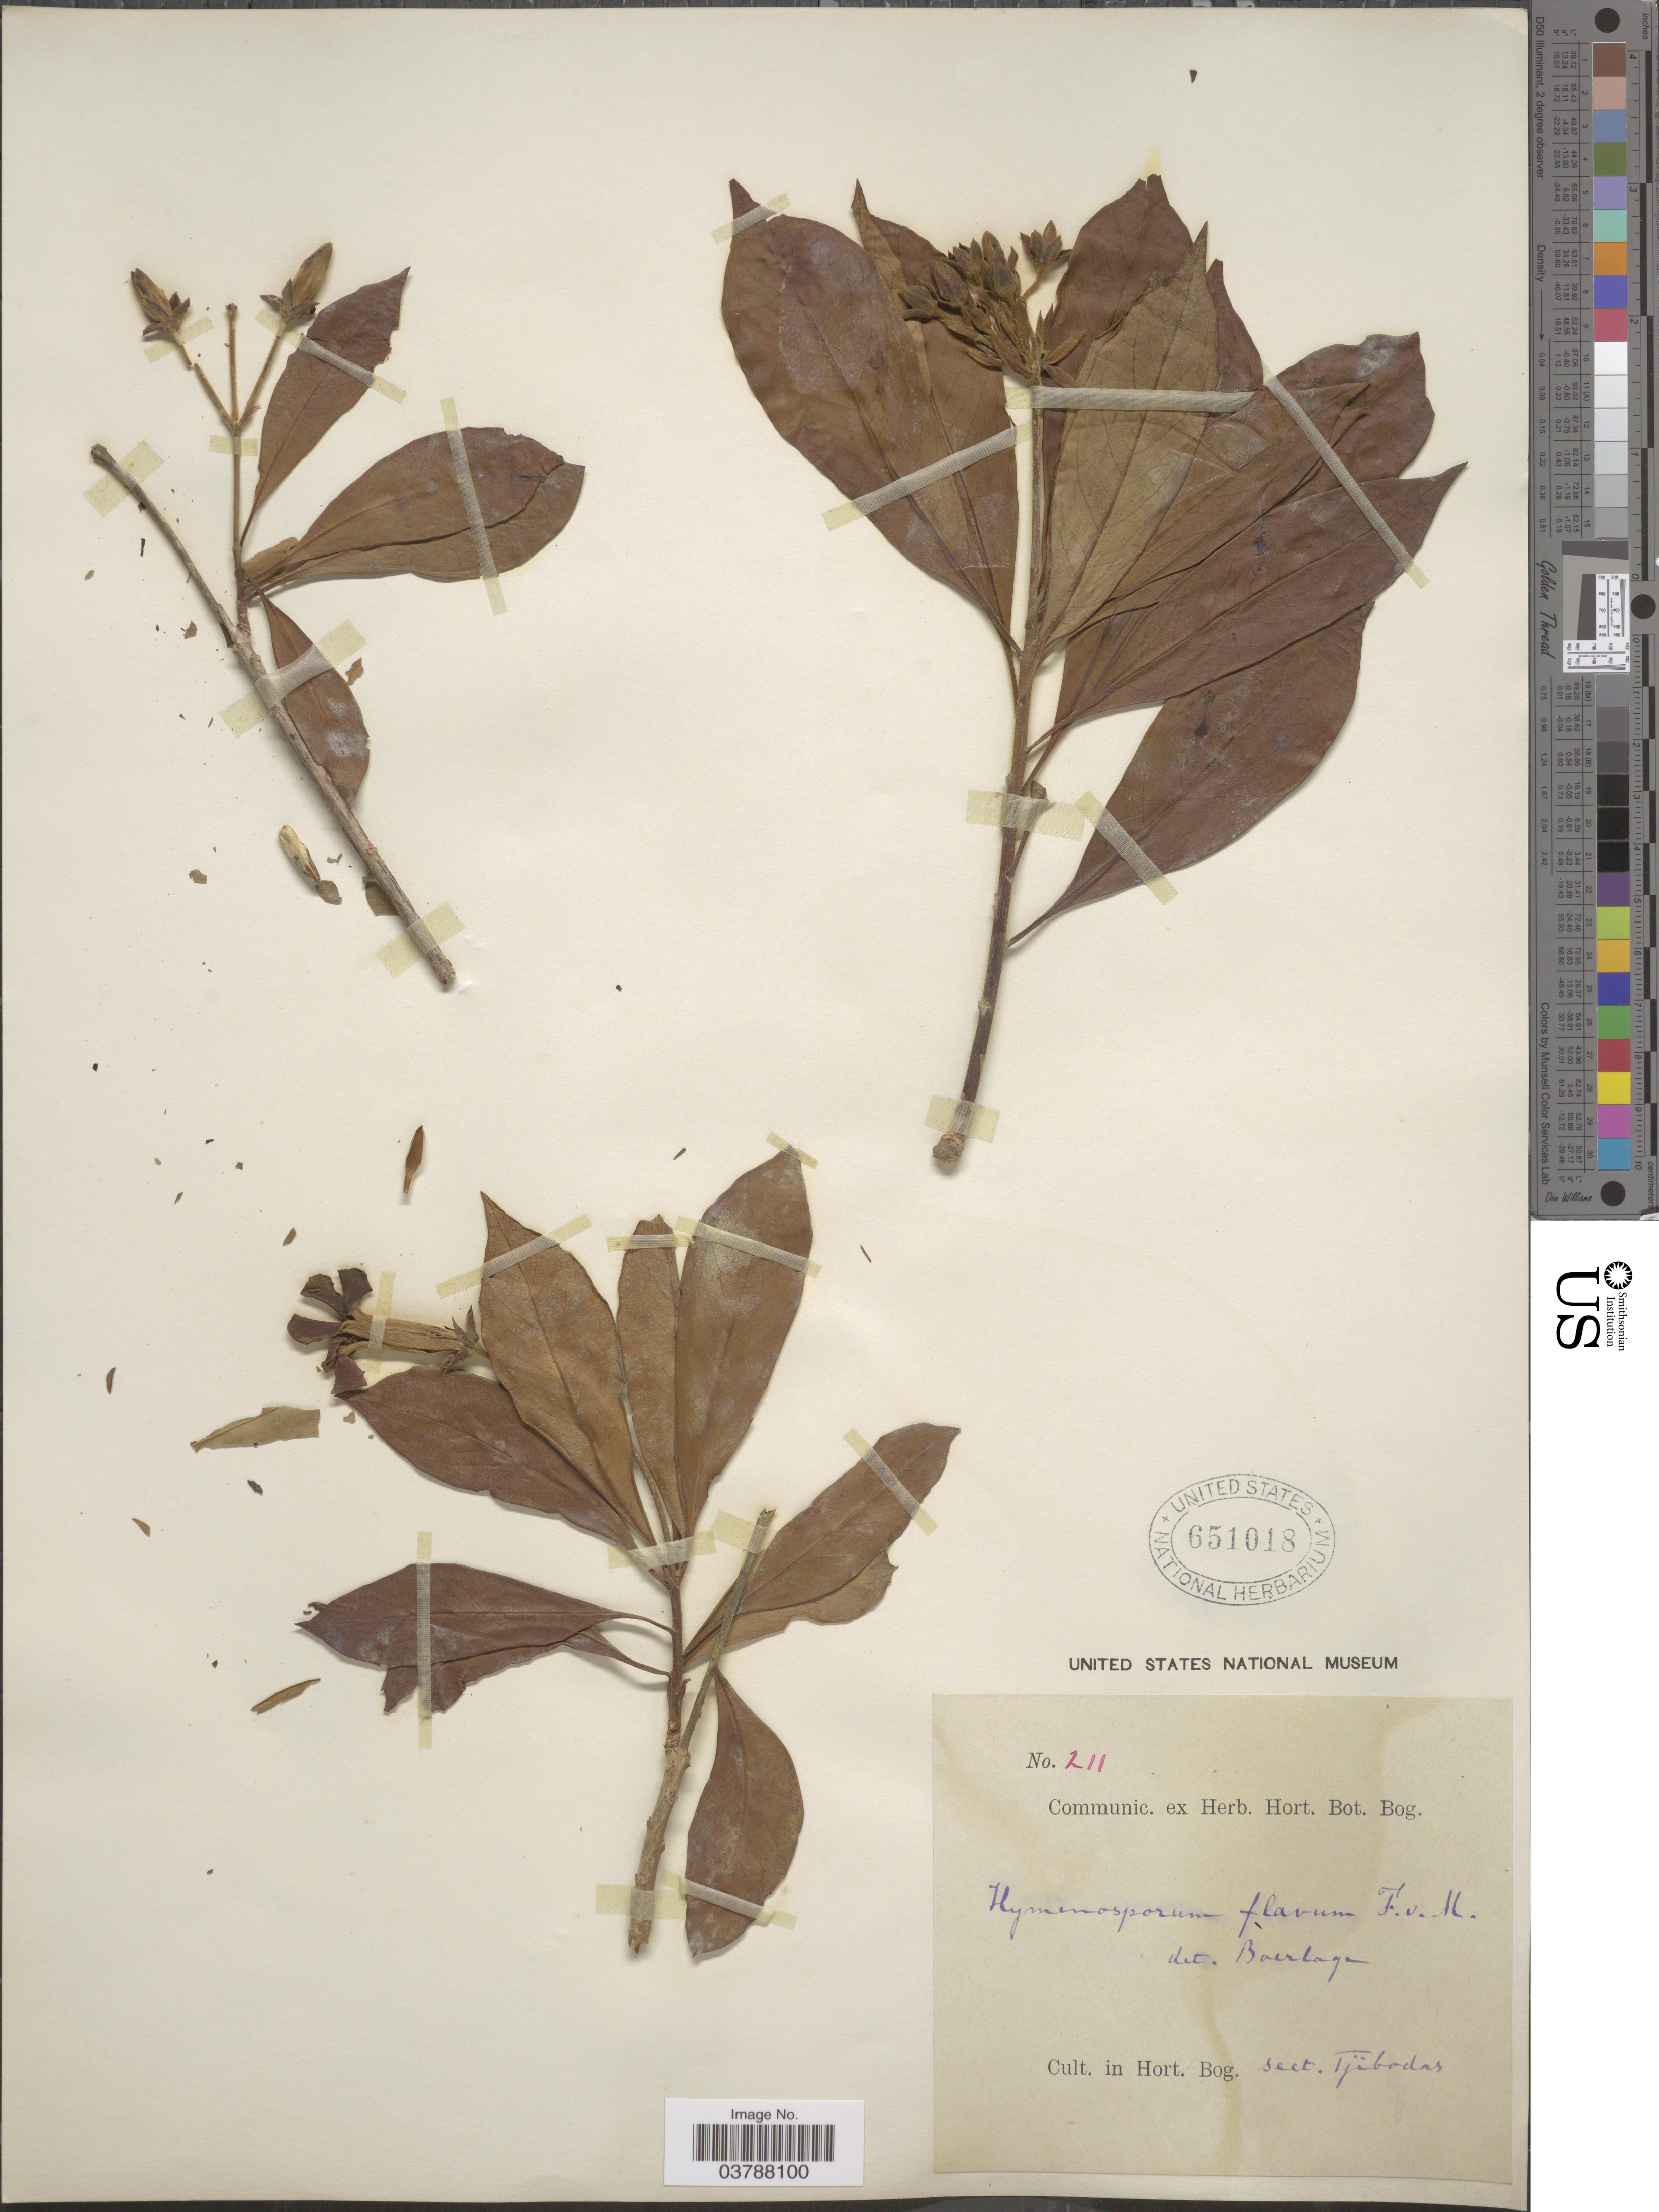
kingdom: Plantae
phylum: Tracheophyta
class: Magnoliopsida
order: Apiales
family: Pittosporaceae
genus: Hymenosporum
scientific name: Hymenosporum flavum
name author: (Hook.) F. Muell.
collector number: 211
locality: Cult. in Hort. Bog. sect. Tjibodas.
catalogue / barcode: US 651018